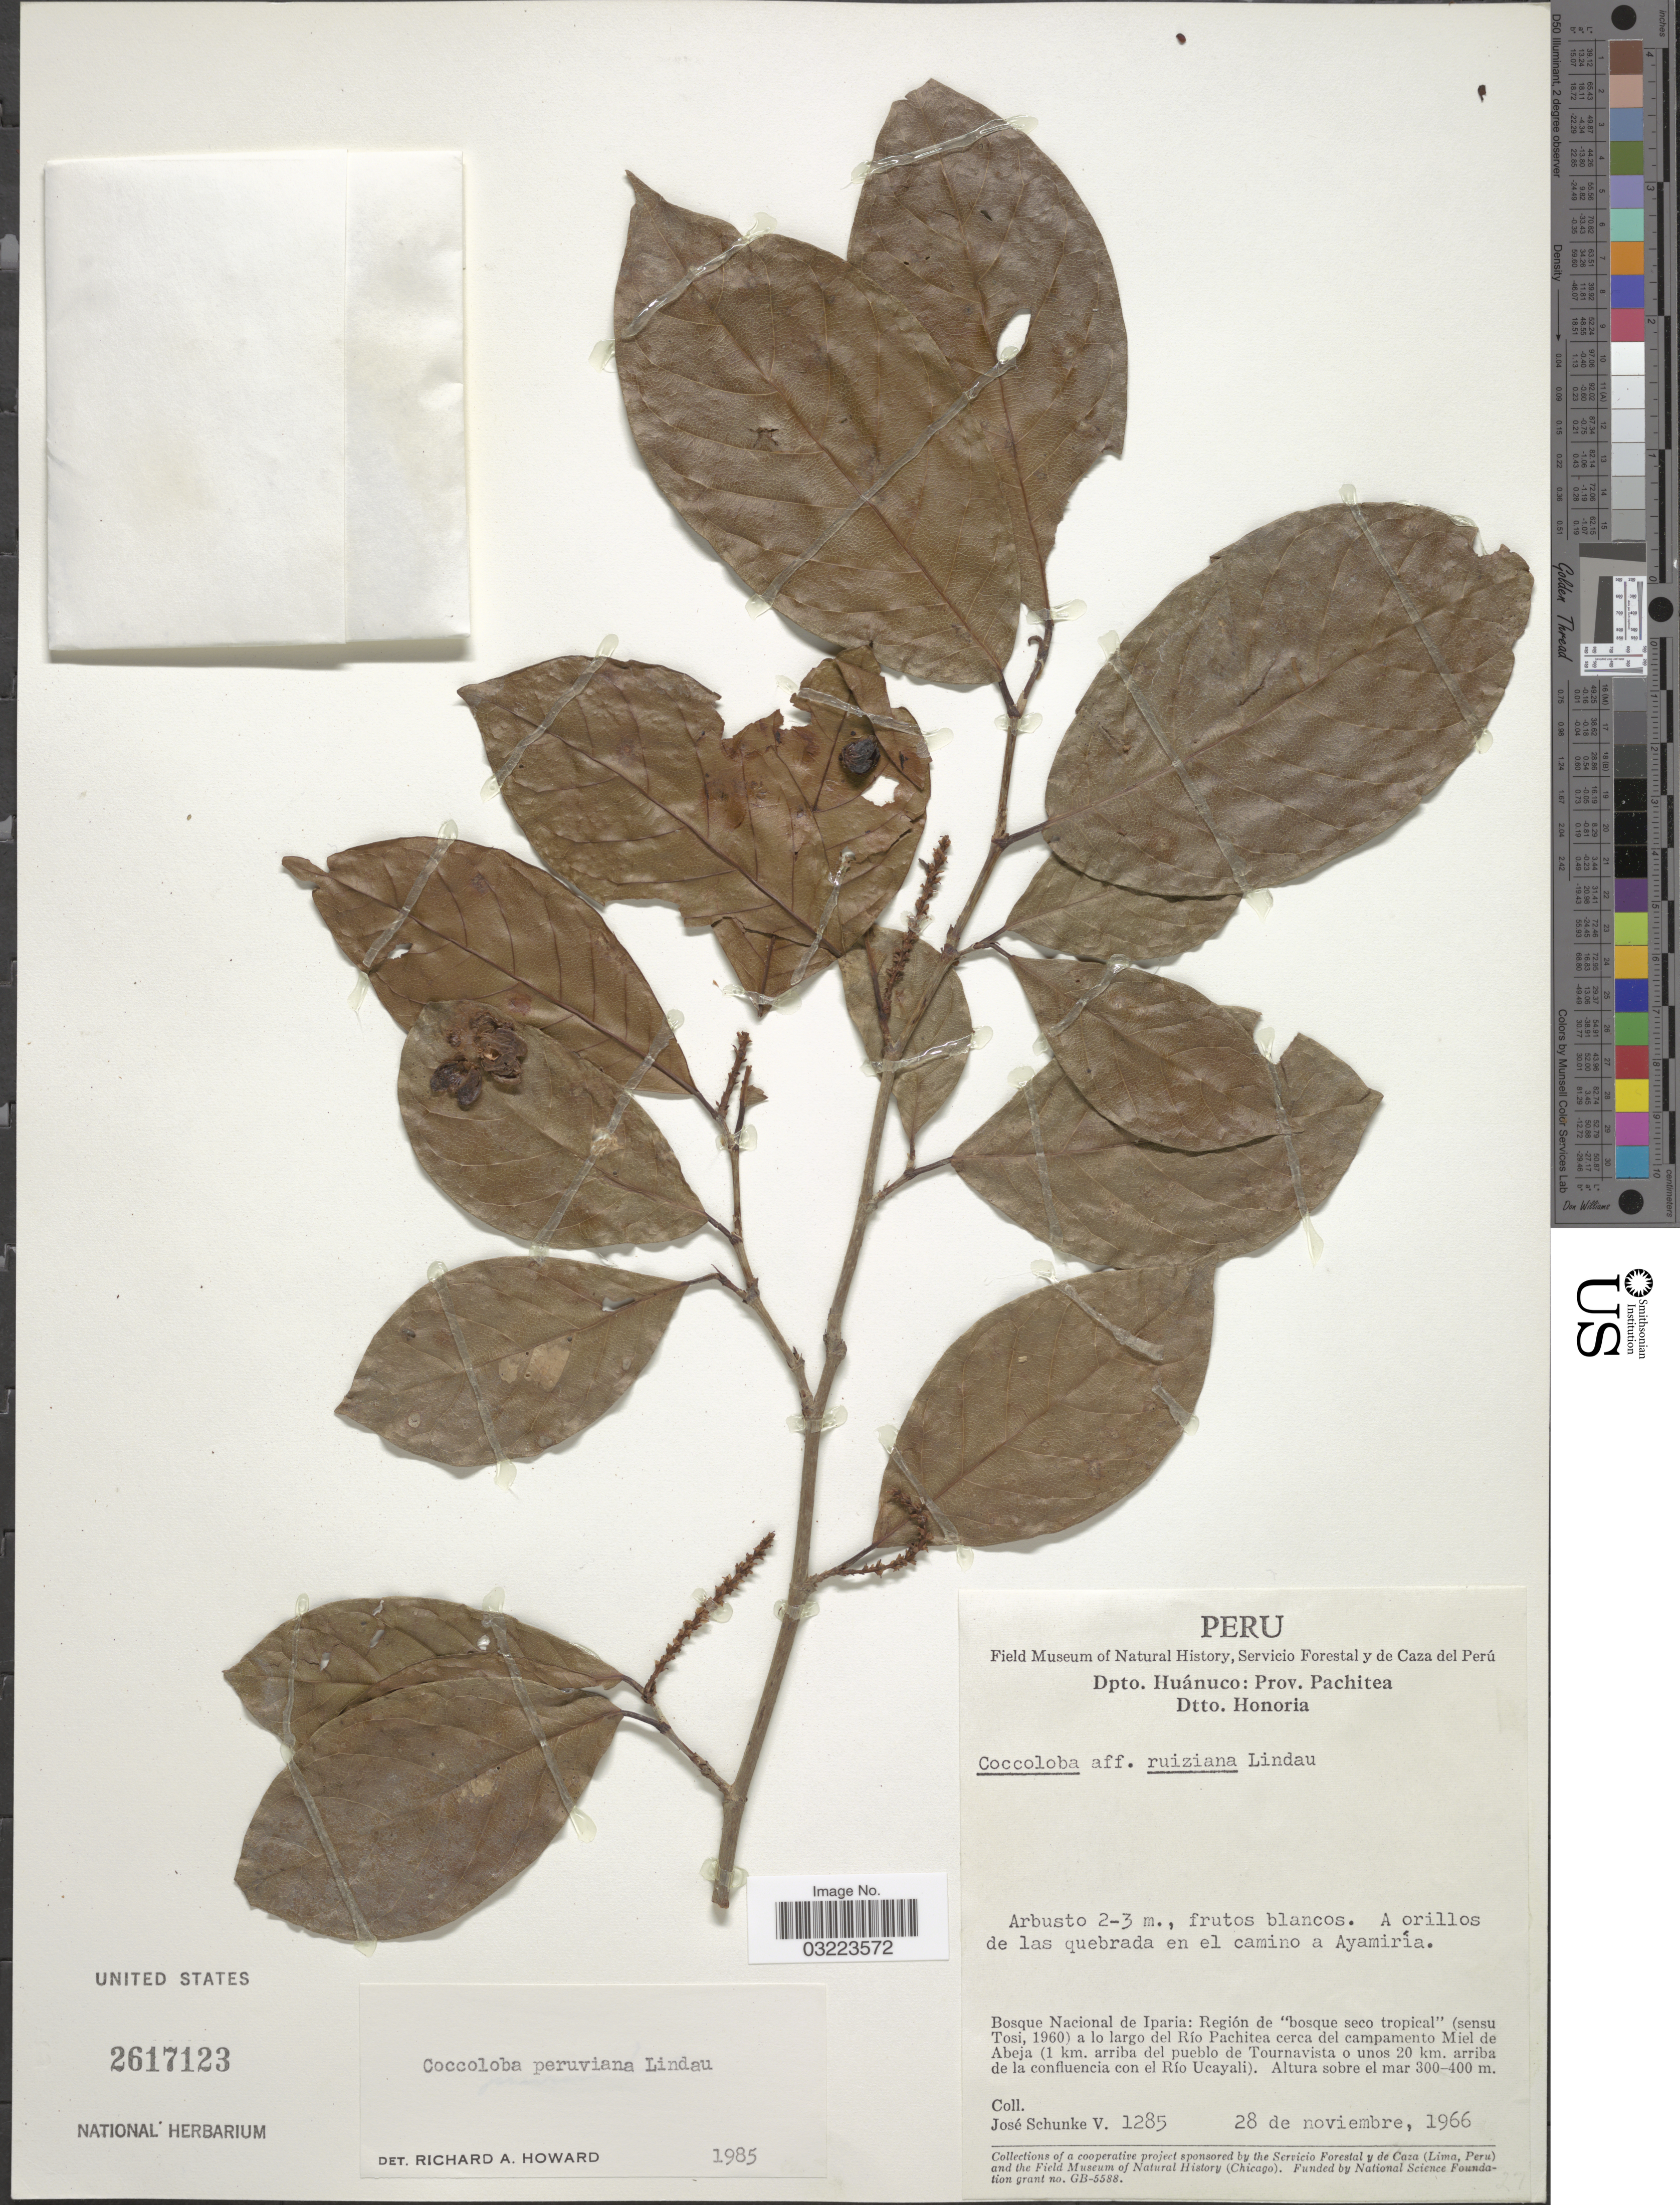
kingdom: Plantae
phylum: Tracheophyta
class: Magnoliopsida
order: Caryophyllales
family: Polygonaceae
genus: Coccoloba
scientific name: Coccoloba peruviana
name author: Lindau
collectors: J. Schunke Vigo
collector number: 1285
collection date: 1966-11-28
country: Peru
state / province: Huánuco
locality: Dpto. Huánuco: Prov. Pachitea, Dtto. Honoria. A orillos de las quebrada en el camino a Ayamiría. Bosque Nacional de Iparia: Región de "bosque seco tropical" (sensu Tosi, 1960) a lo largo del Río Pachitea cerca del campamento Miel de Abeja (1 km, arriba del pueblo de Tournavista o unos 20 km. arriba de la confluencia con el Río Ucayali).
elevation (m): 300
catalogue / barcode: US 2617123